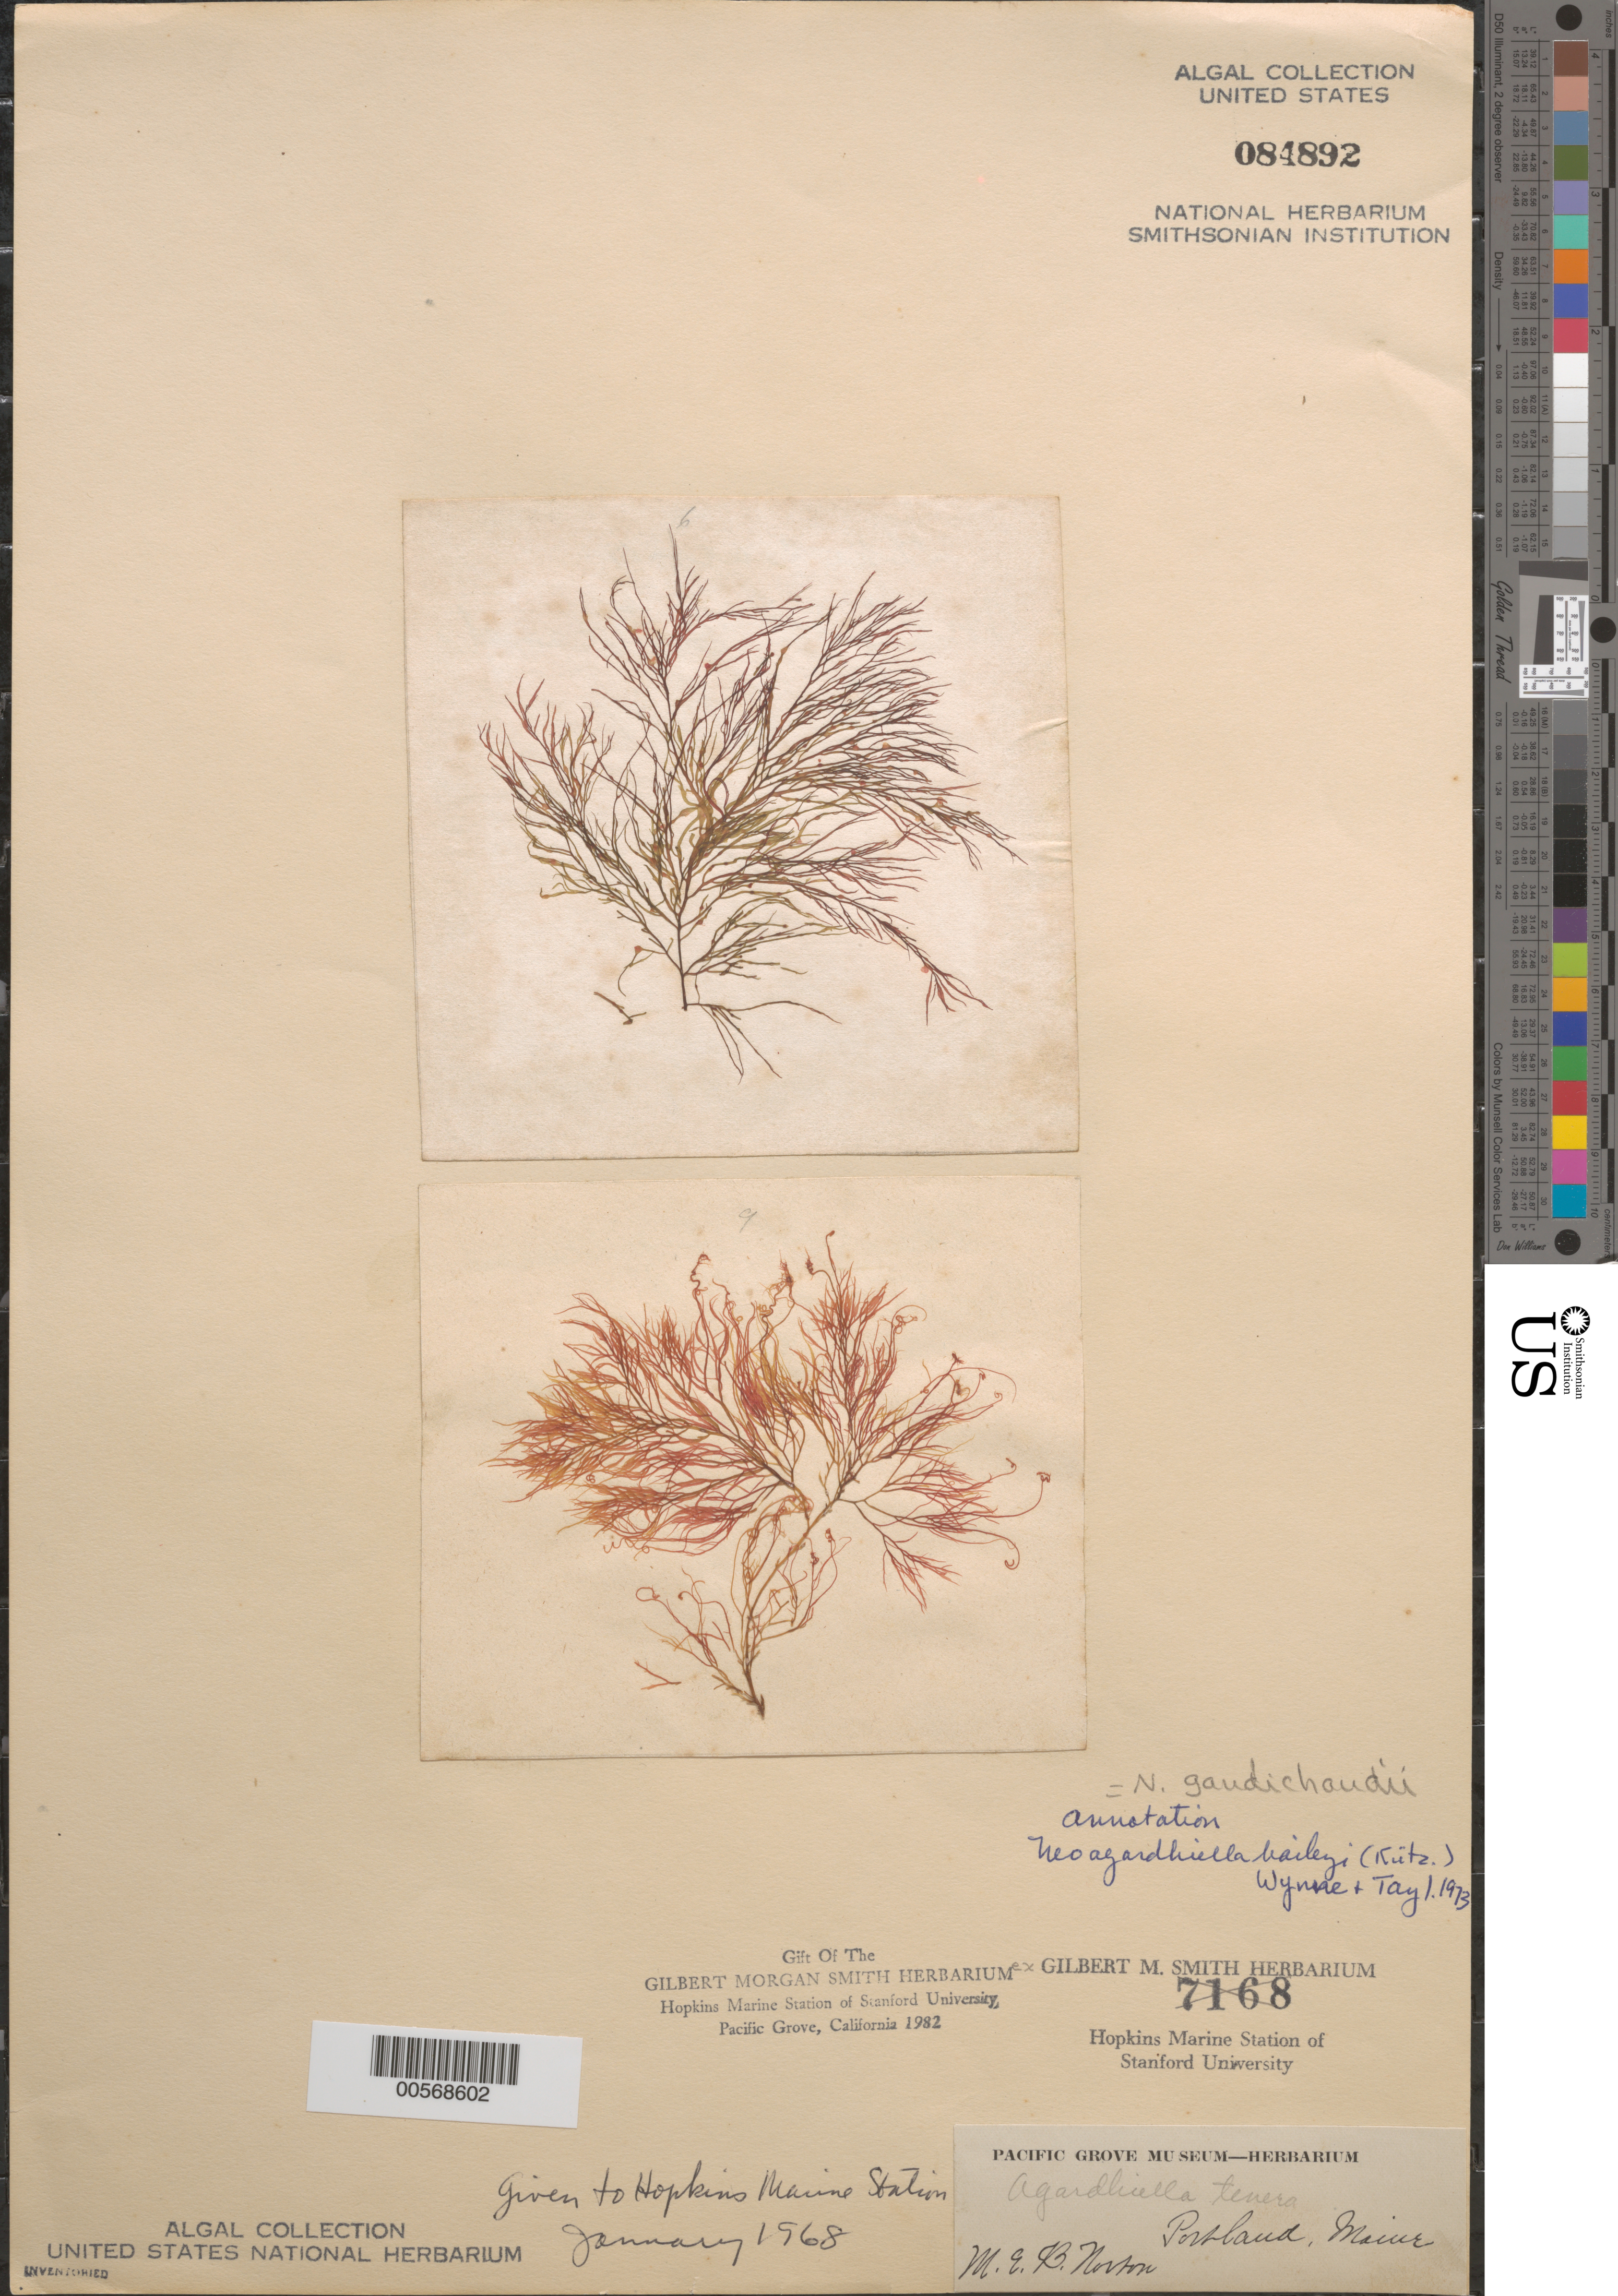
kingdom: Plantae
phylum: Rhodophyta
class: Florideophyceae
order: Gigartinales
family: Solieriaceae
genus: Sarcodiotheca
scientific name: Sarcodiotheca gaudichaudii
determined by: Algae name updating Project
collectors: M. Norton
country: United States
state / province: Maine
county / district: Cumberland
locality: Portland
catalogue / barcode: US 84892